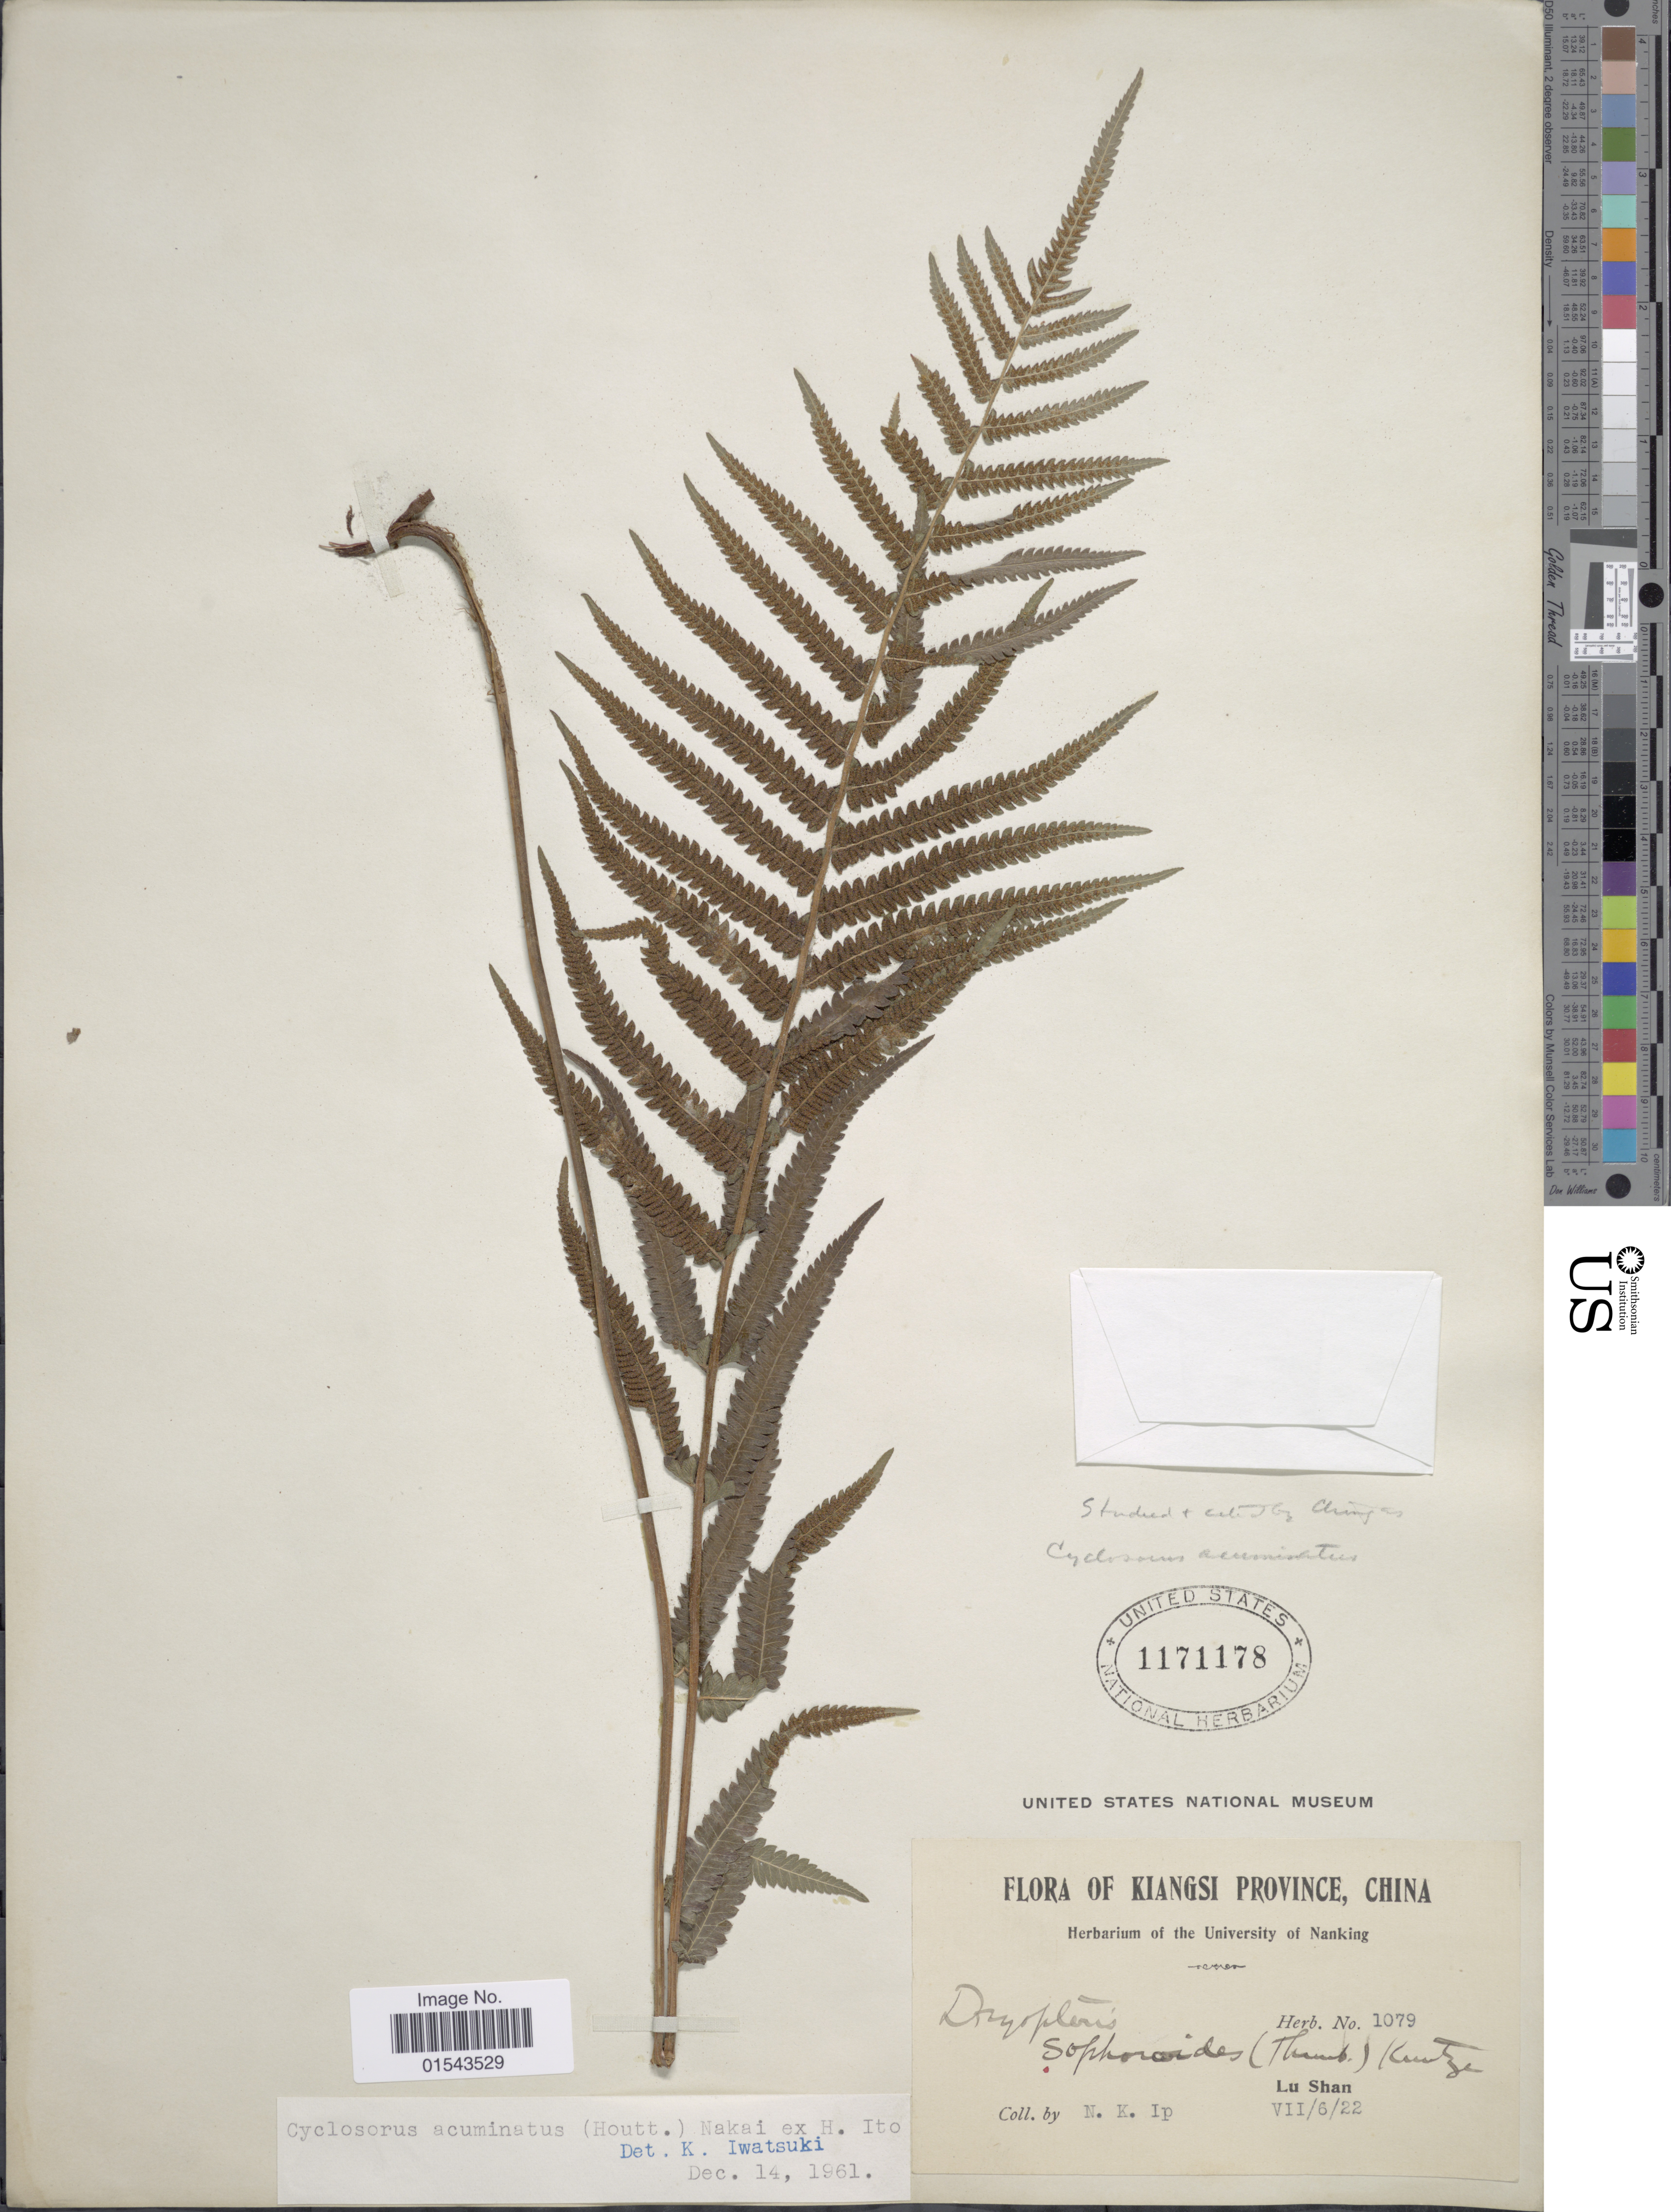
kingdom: Plantae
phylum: Tracheophyta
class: Polypodiopsida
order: Polypodiales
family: Thelypteridaceae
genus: Christella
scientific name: Christella acuminata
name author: (Houtt.) H. Lév.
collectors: N. Ip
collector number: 1079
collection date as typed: Transcribed d/m/y: 6/7/22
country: China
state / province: Jiangxi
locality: Kiangsi Province, China. Lu Shan.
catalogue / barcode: US 1171178